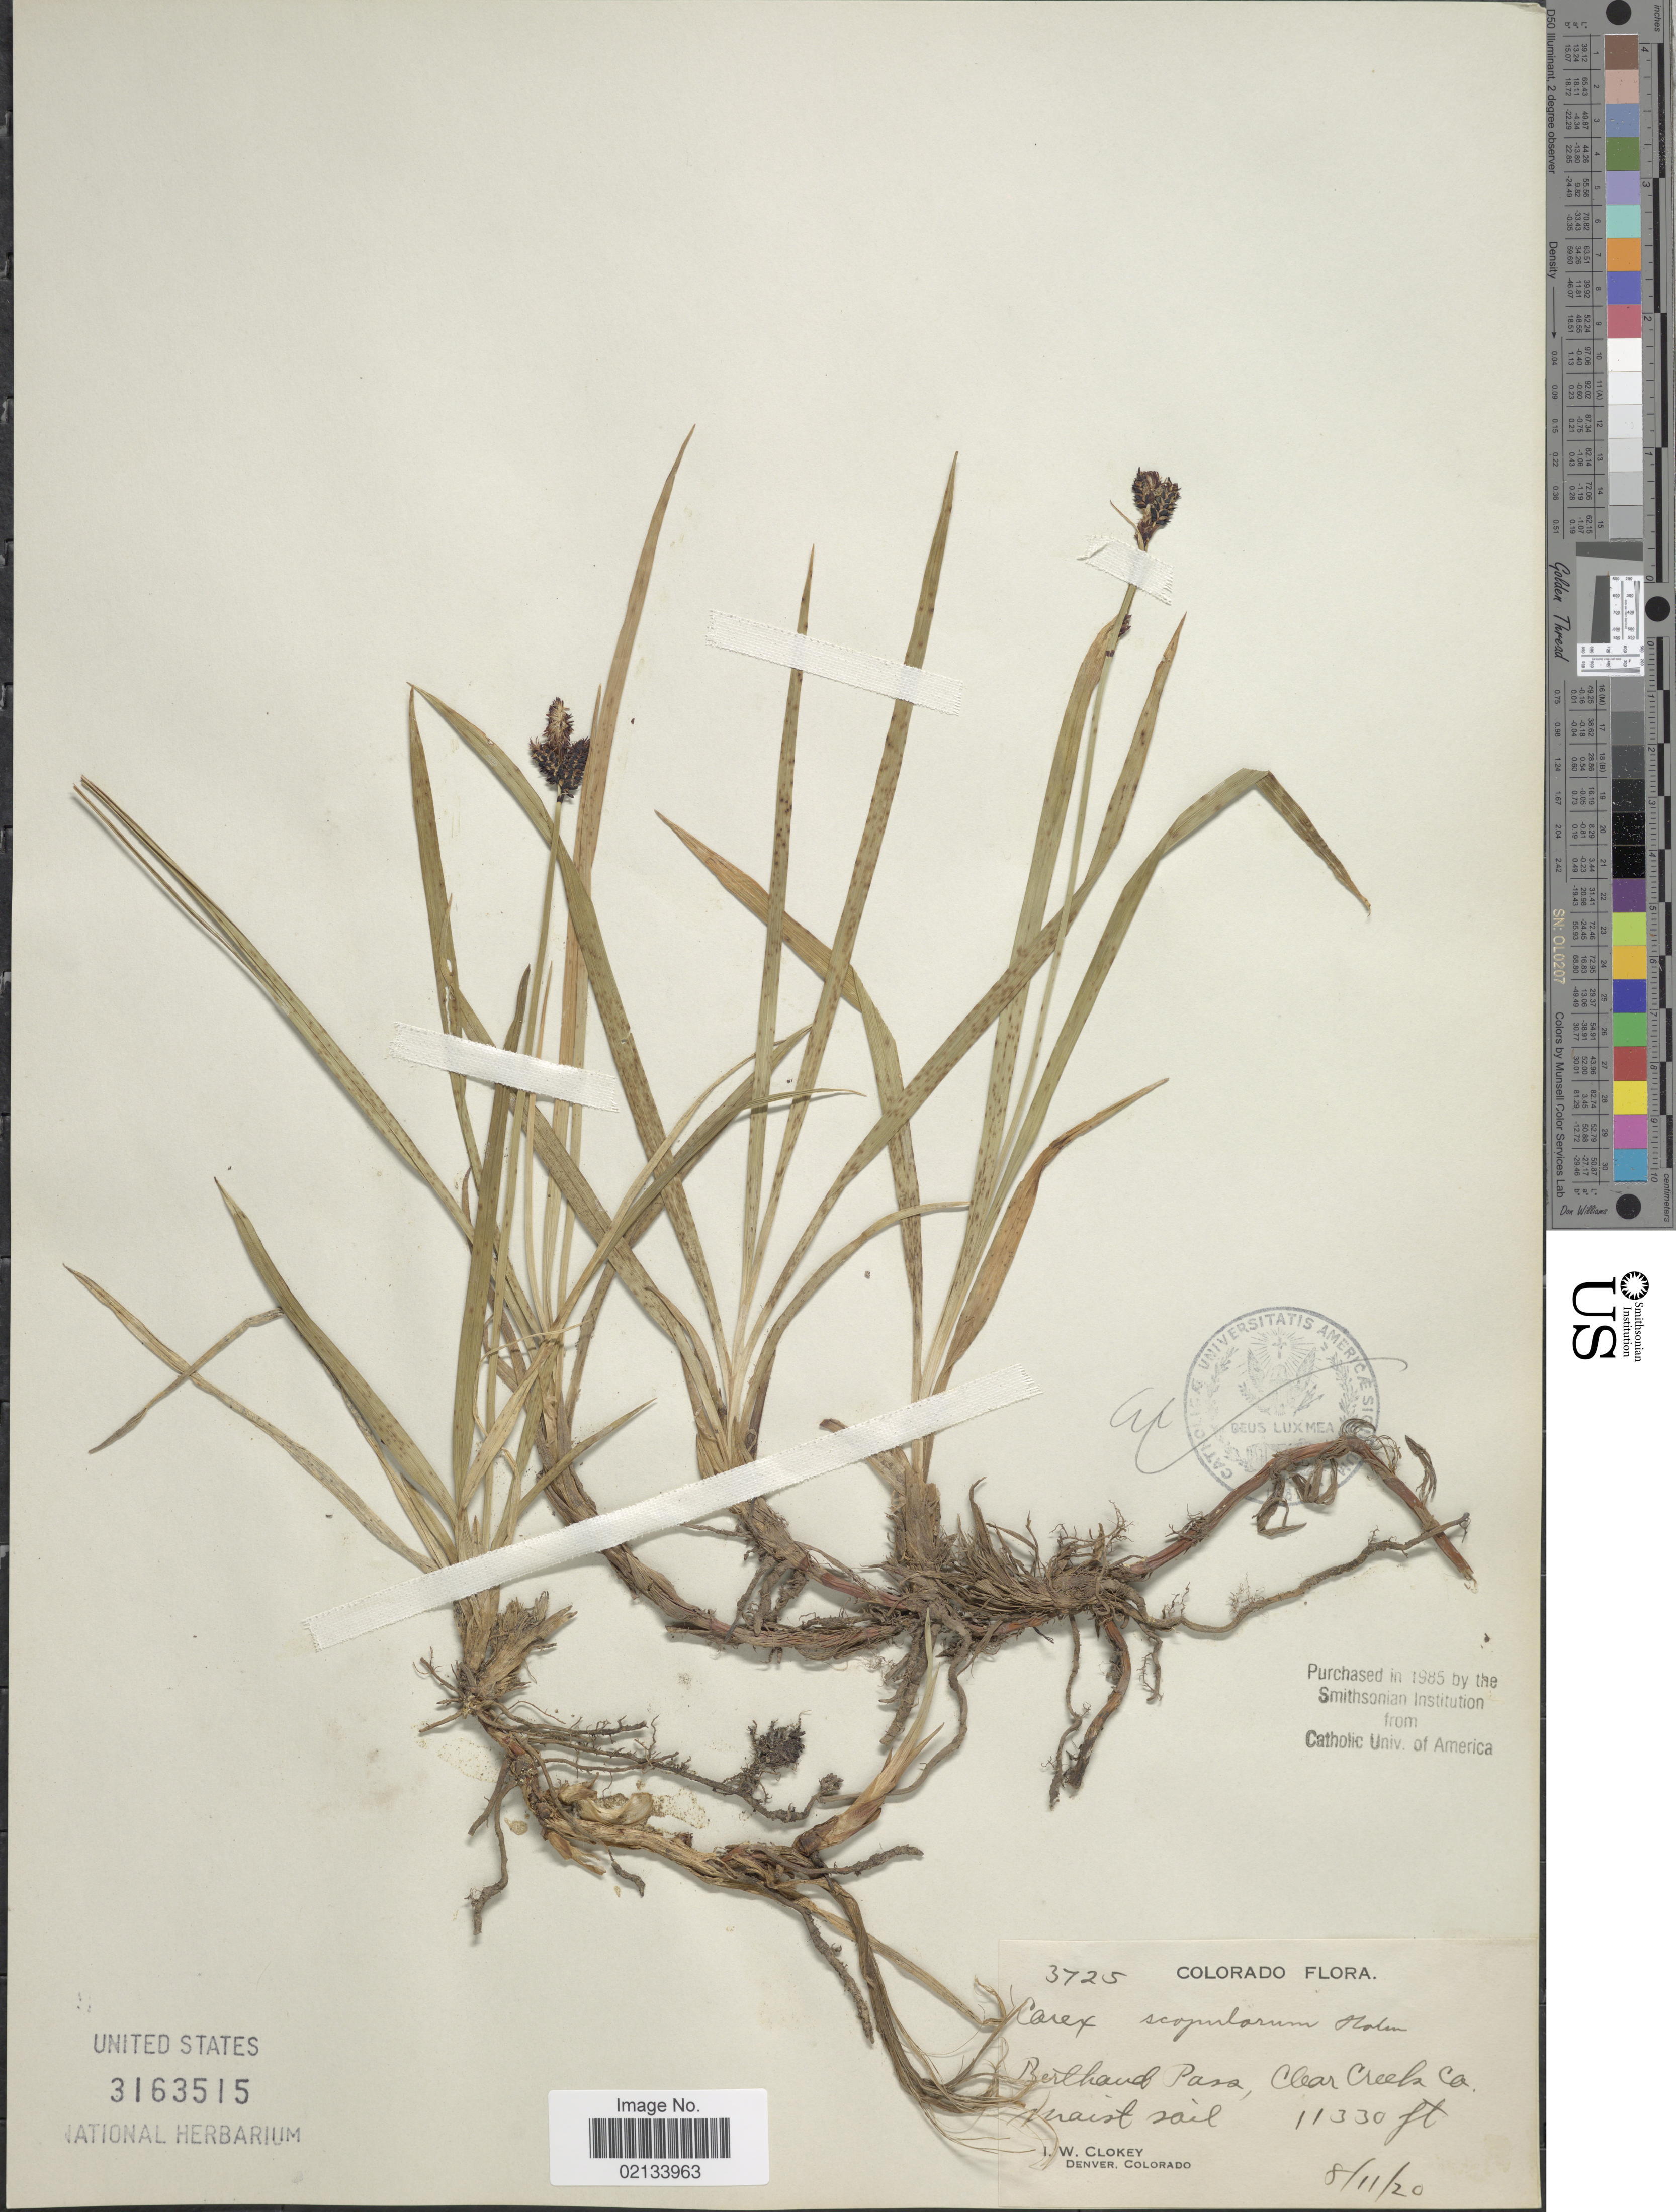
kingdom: Plantae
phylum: Tracheophyta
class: Liliopsida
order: Poales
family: Cyperaceae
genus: Carex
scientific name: Carex scopulorum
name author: Holm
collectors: I. W. Clokey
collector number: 3725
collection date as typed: Transcribed d/m/y: 11/8/20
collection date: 1920-08-11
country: United States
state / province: Colorado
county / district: Clear Creek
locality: Berthoud Pass, Clear Creek Co.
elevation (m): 3453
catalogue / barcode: US 3163515